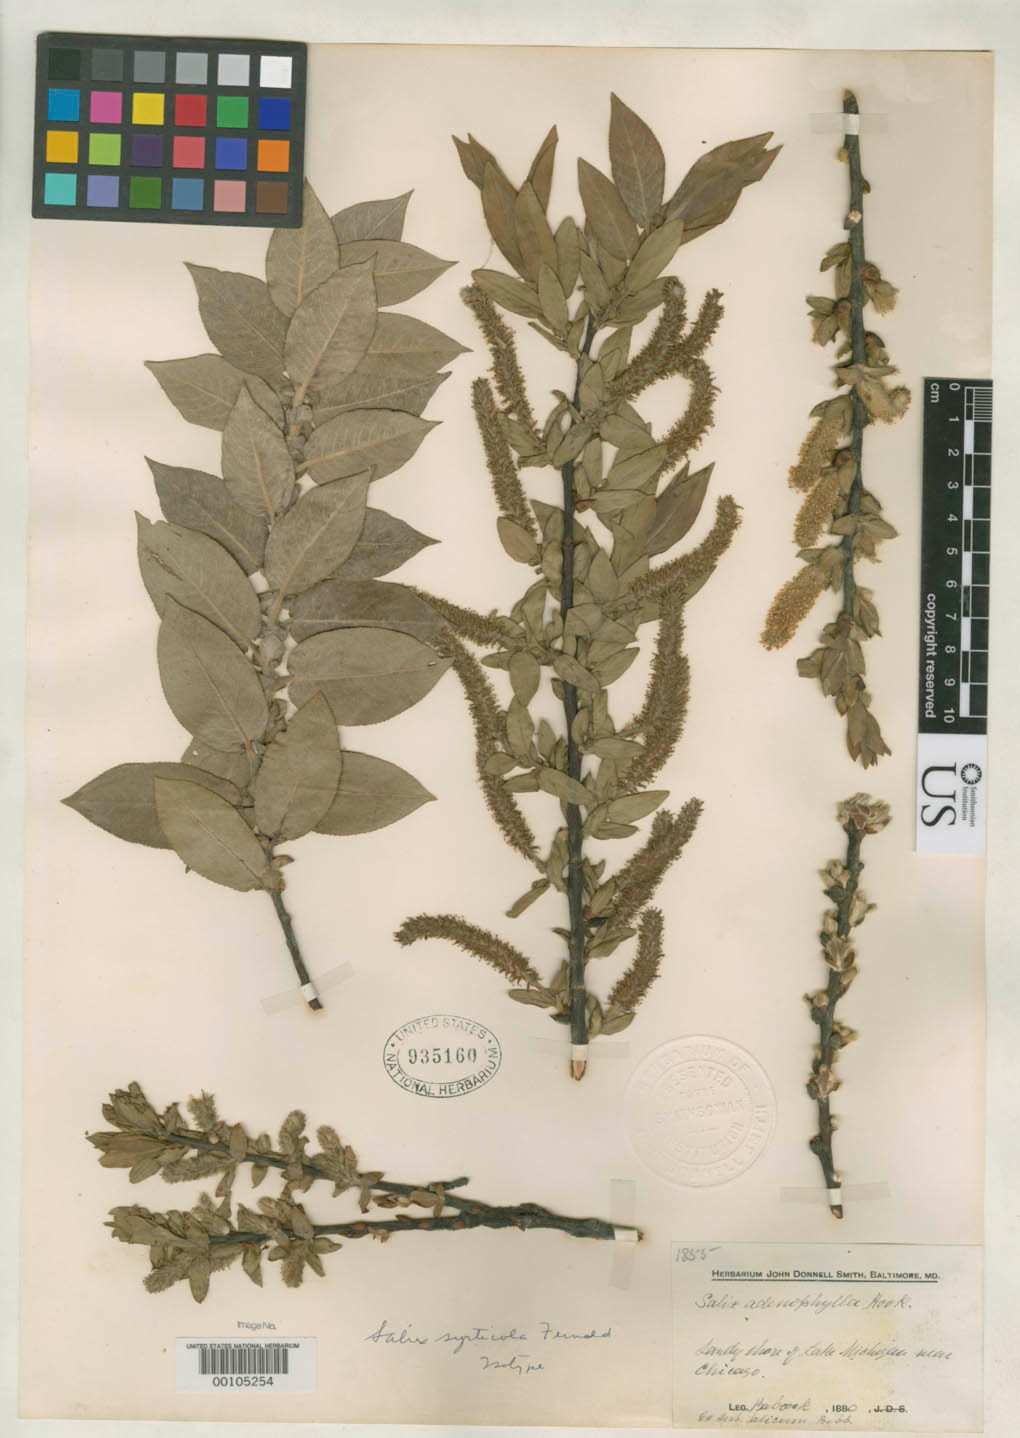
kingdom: Plantae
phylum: Tracheophyta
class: Magnoliopsida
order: Malpighiales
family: Salicaceae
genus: Salix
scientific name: Salix syrticola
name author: Fernald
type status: Isolectotype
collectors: H. Babcock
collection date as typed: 1880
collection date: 1880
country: United States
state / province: Illinois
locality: Shore of Lake Michigan, near Chicago.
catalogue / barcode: US 935160